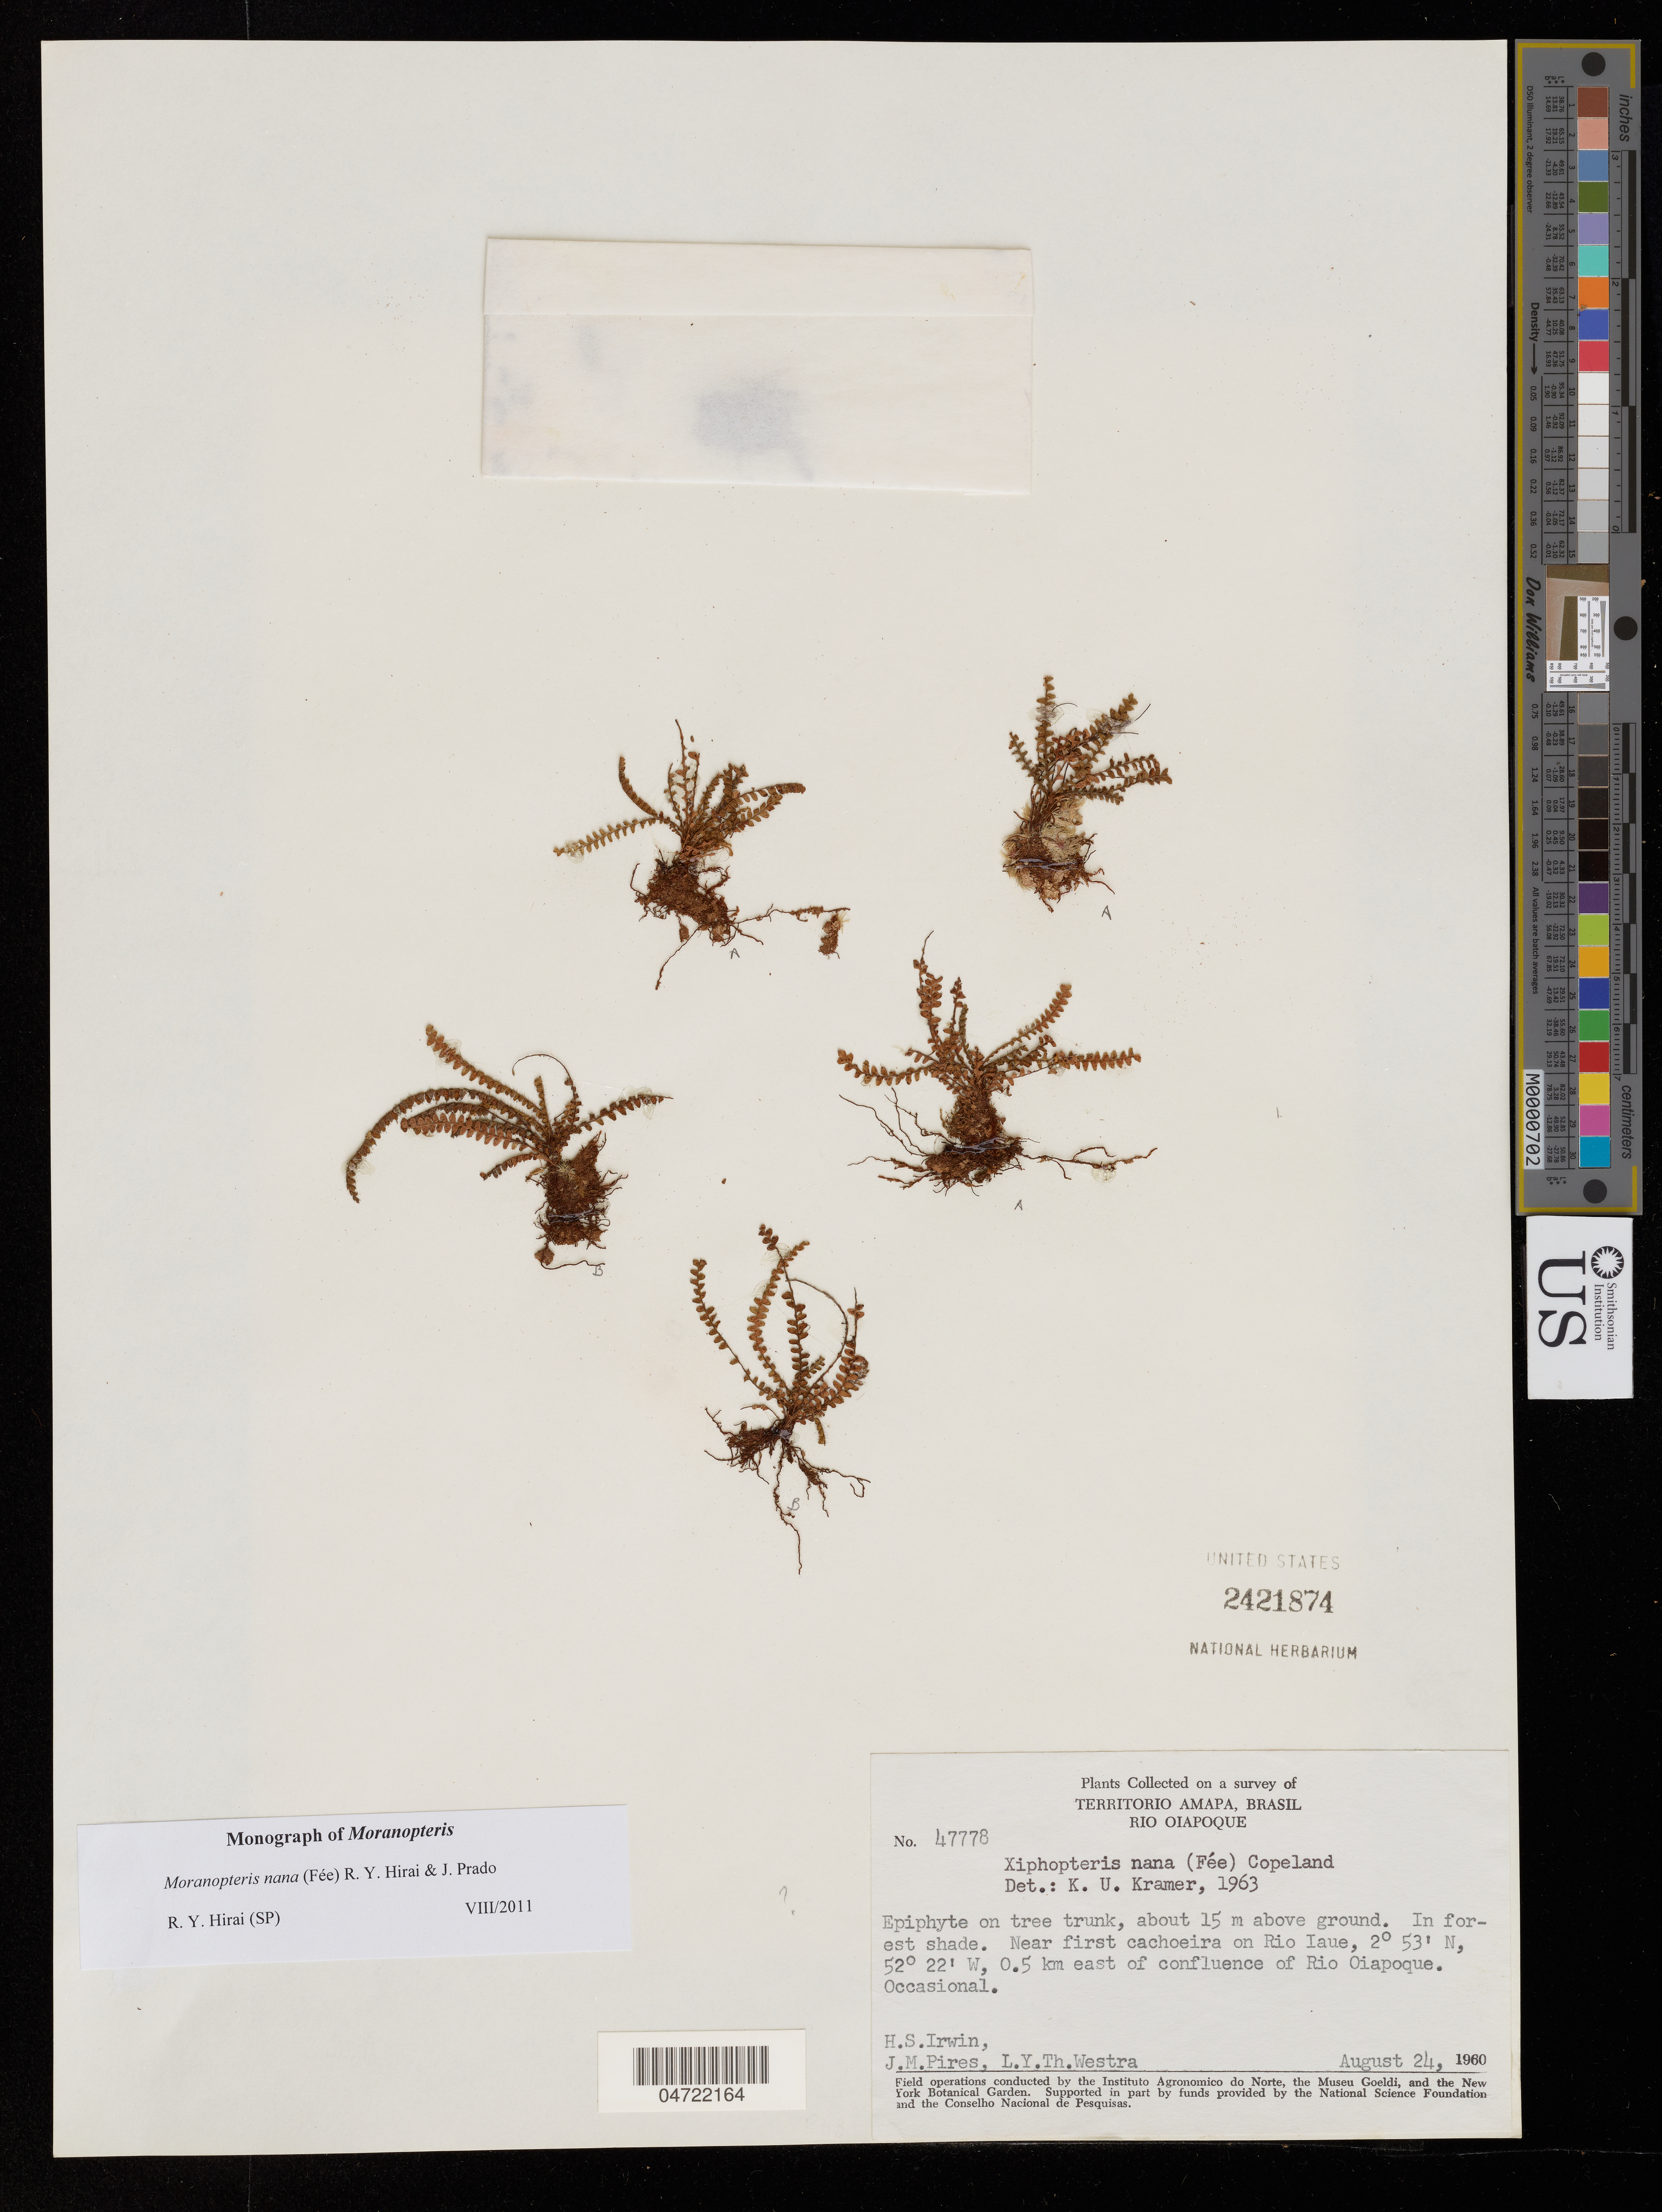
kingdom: Plantae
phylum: Tracheophyta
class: Polypodiopsida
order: Polypodiales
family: Polypodiaceae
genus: Moranopteris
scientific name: Moranopteris nana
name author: (Fée) R. Y. Hirai & J. Prado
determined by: Hirai, R. Y., (SP)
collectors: H. Irwin, J. M. Pires & L. Y. T. Westra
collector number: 47778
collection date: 1960-08-24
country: Brazil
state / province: Amapá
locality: Rio Oiapoque, 0.5 km east of confluence with Rio Oiapoque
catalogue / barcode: US 2421874